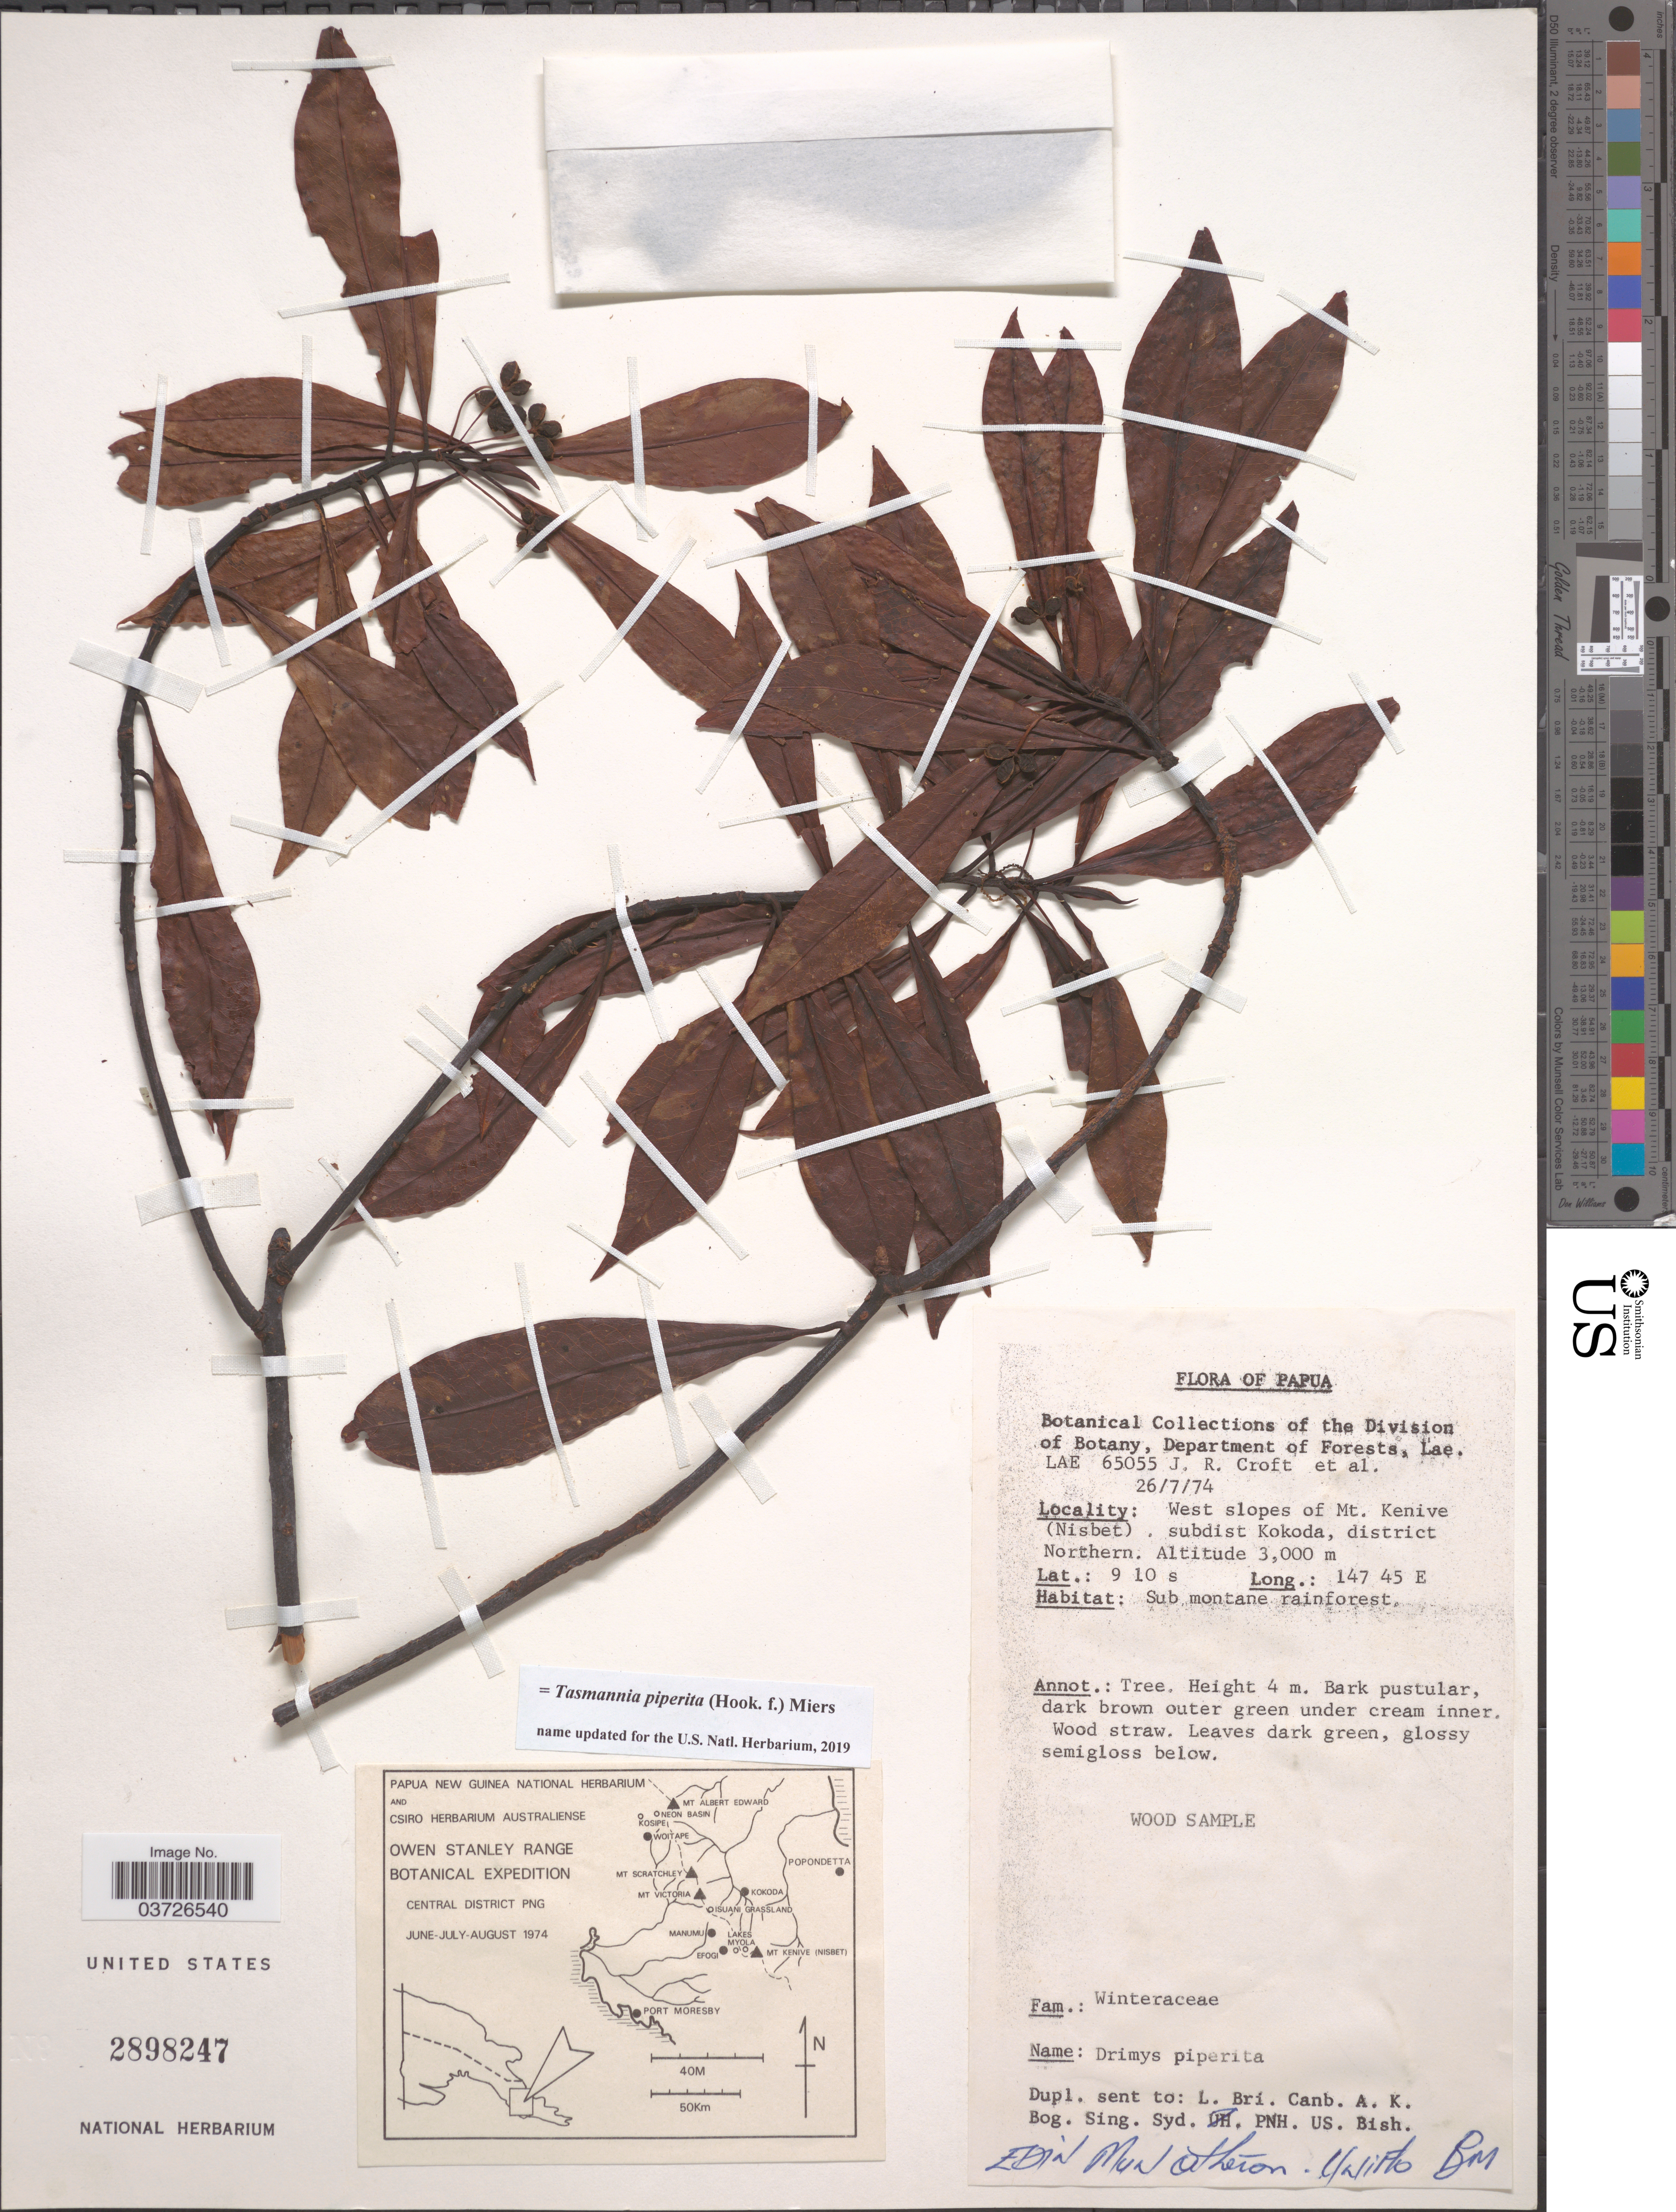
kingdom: Plantae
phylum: Tracheophyta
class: Magnoliopsida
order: Canellales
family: Winteraceae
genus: Tasmannia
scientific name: Tasmannia piperita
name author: (Hook. f.) Miers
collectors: J. R. Croft & et al.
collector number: LAE65055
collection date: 1974-07-26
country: Papua New Guinea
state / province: Northern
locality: Papua. West slopes of Mt. Kenive (Nisbet), subdist Kokoda, district Northern.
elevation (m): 3000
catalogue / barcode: US 2898247